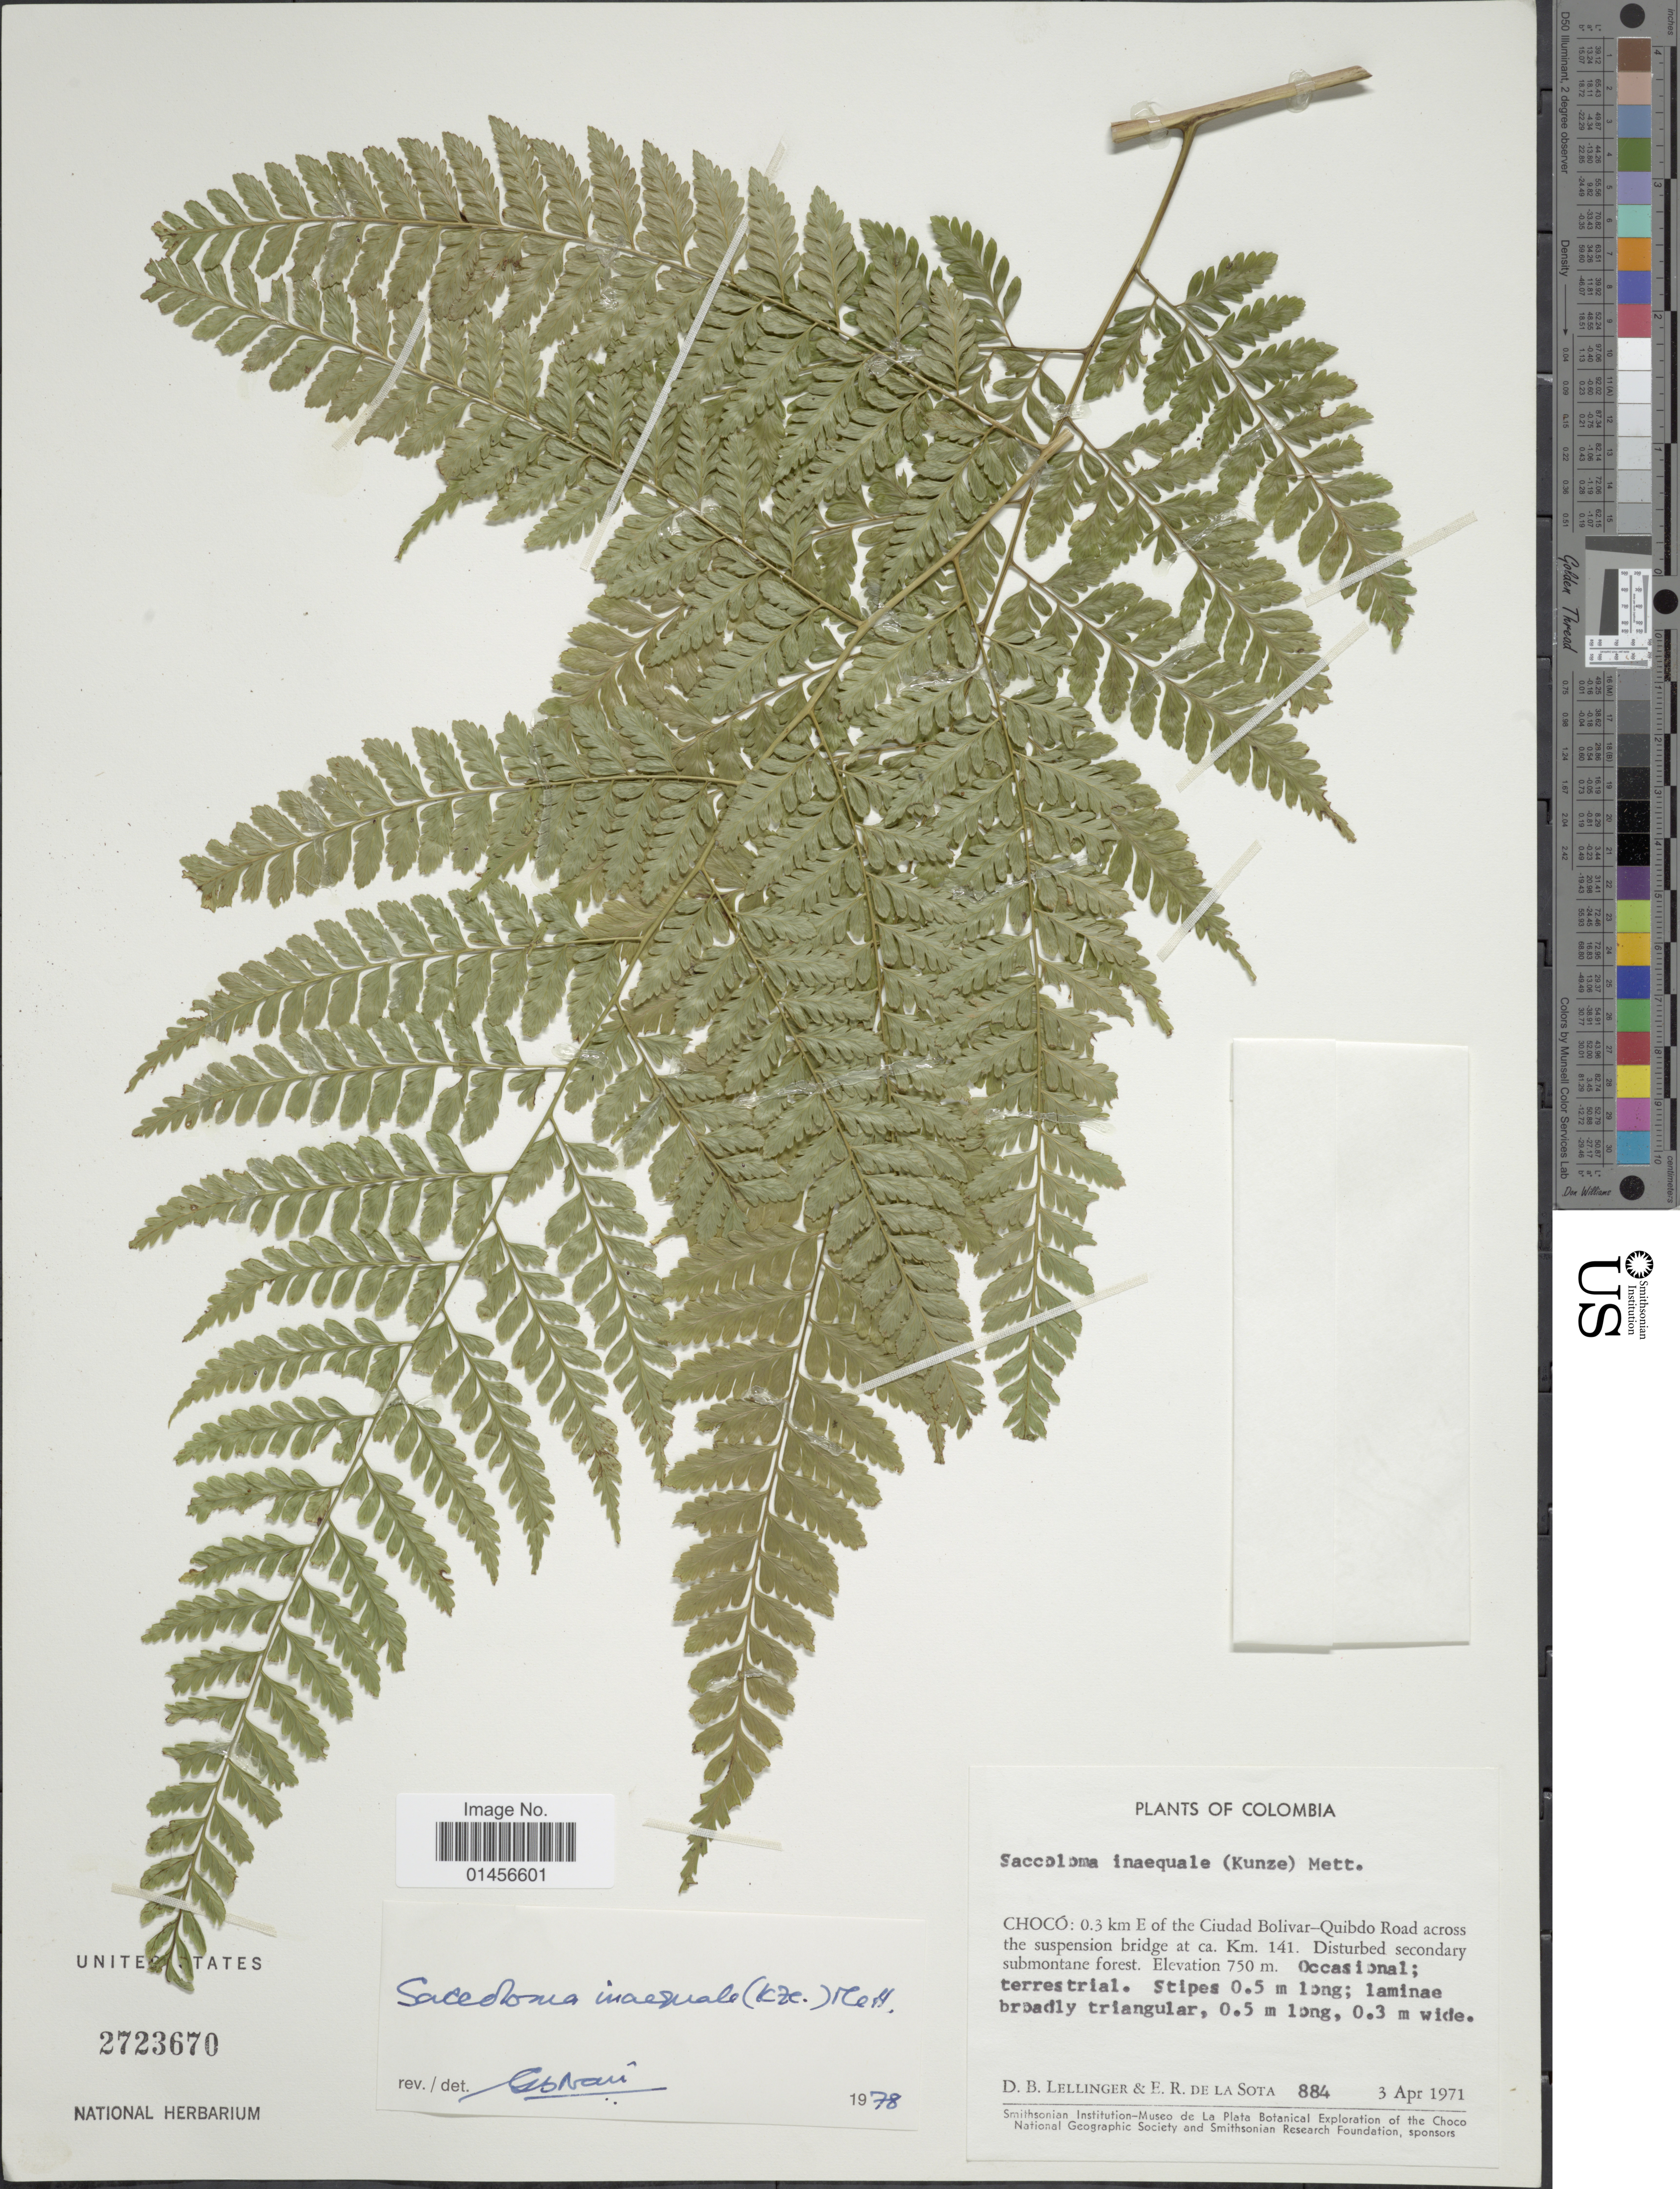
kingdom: Plantae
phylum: Tracheophyta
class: Polypodiopsida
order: Polypodiales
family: Saccolomataceae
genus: Saccoloma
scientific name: Saccoloma inaequale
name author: (Kunze) Mett.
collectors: D. B. Lellinger & E. R. de la Sota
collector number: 884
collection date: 1971-04-03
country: Colombia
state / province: Chocó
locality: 0.3 km E of Ciudad Bolivar-Quibdo Road across the suspension bridge at ca. Km. 141, Disturbed secondary submontane forest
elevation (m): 750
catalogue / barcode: US 2723670